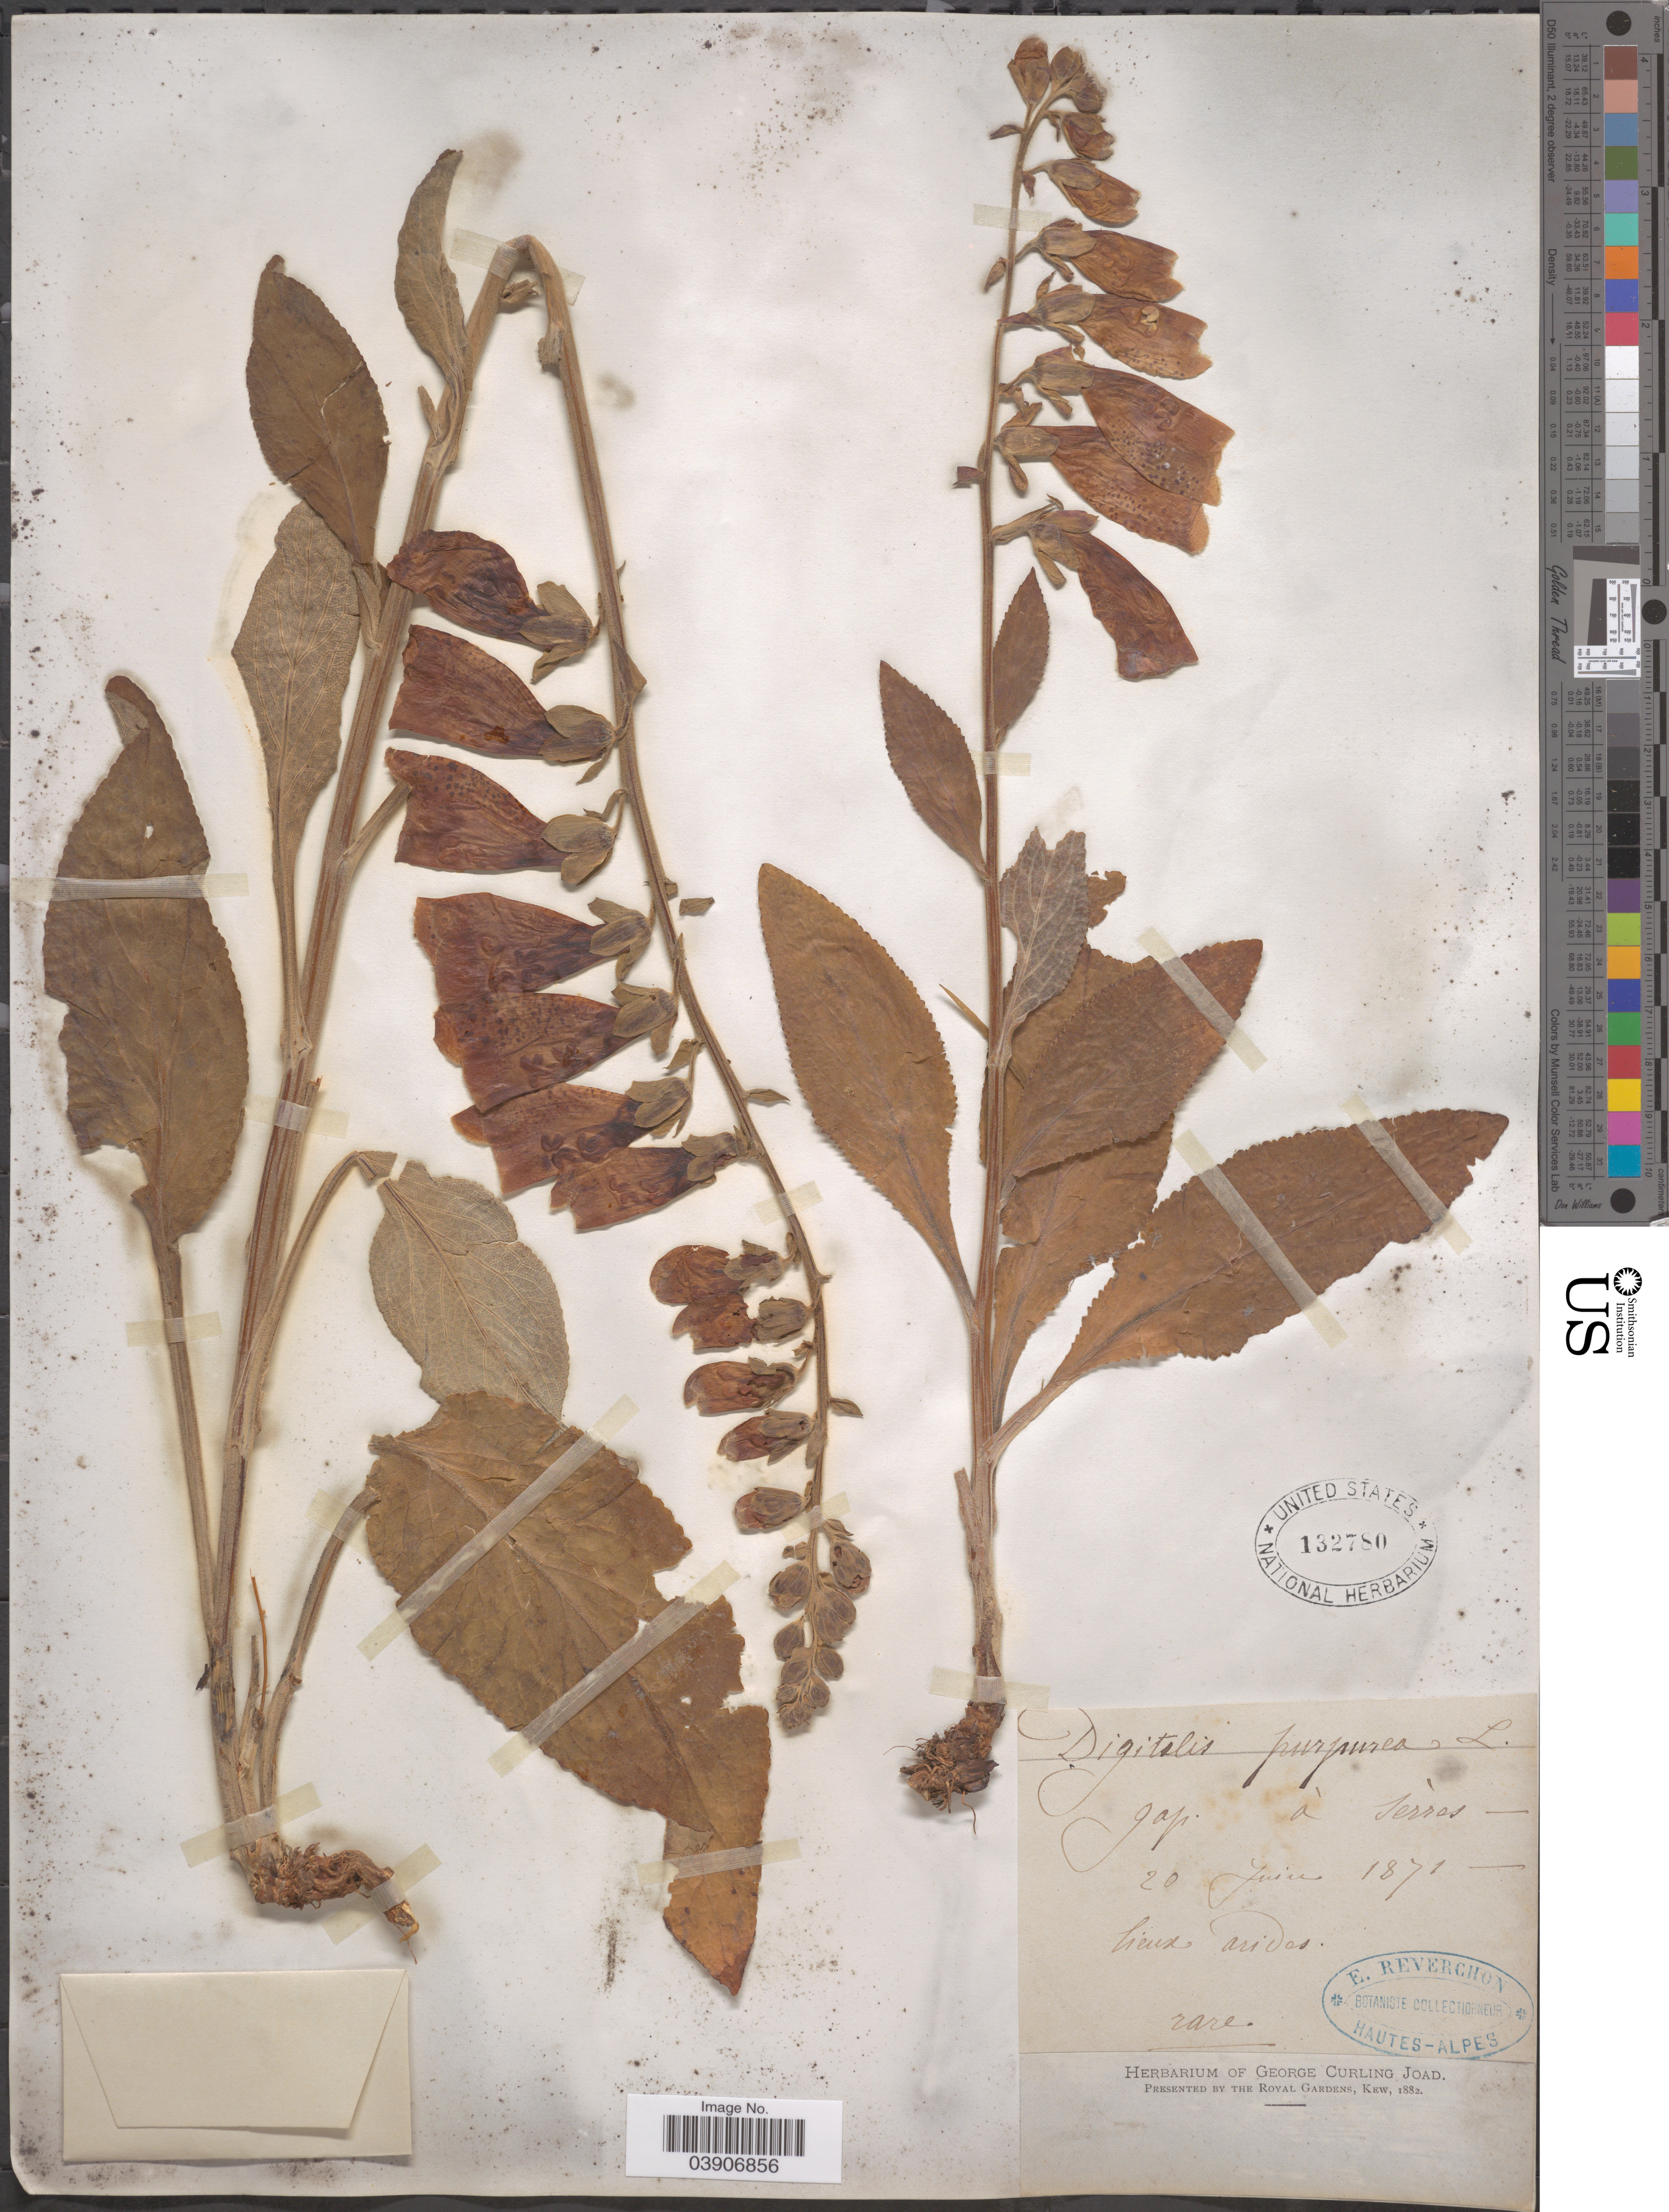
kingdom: Plantae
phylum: Tracheophyta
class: Magnoliopsida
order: Lamiales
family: Plantaginaceae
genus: Digitalis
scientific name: Digitalis purpurea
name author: L.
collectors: E. Reverchon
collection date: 1871-06-20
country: France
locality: Gap. à serrès - lieux arides.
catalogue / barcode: US 132780